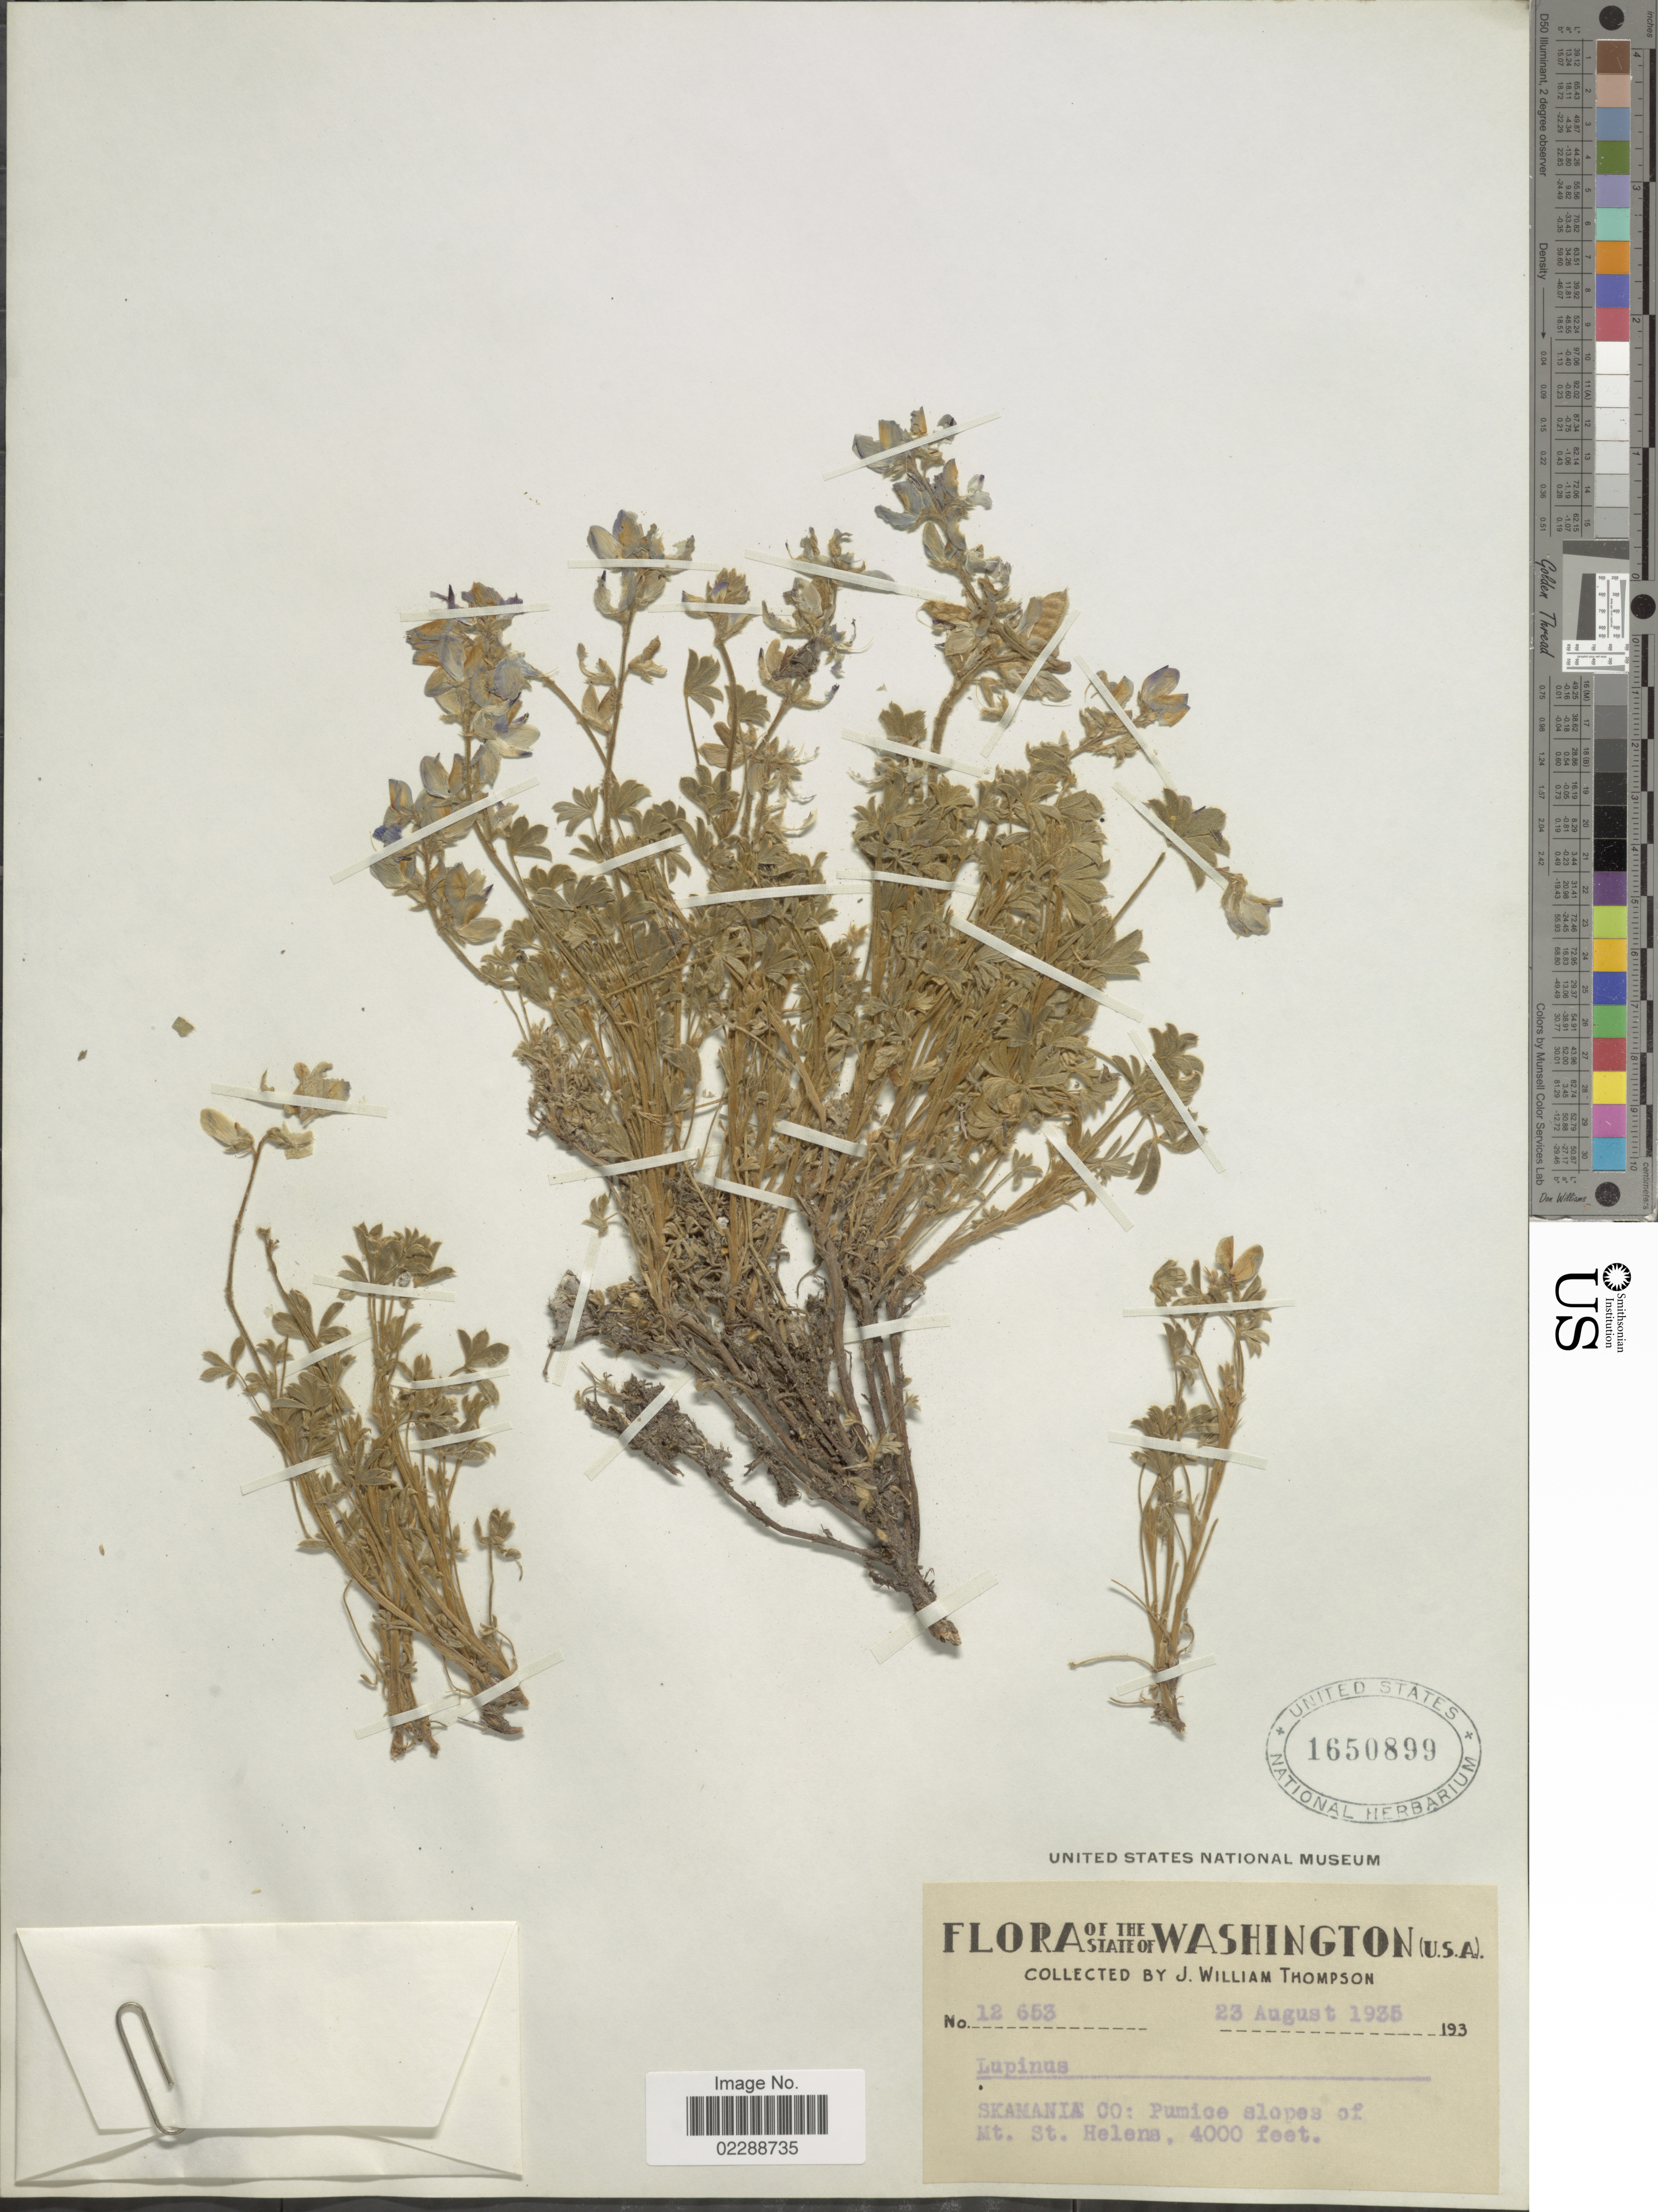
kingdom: Plantae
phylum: Tracheophyta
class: Magnoliopsida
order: Fabales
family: Fabaceae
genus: Lupinus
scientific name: Lupinus sp.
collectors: J. W. Thompson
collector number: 12653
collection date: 1935-08-23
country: United States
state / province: Washington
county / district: Skamania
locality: The State of Washington, Skamania Co: Pumice slopes of Mt. St. Helens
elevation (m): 1219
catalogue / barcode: US 1650899